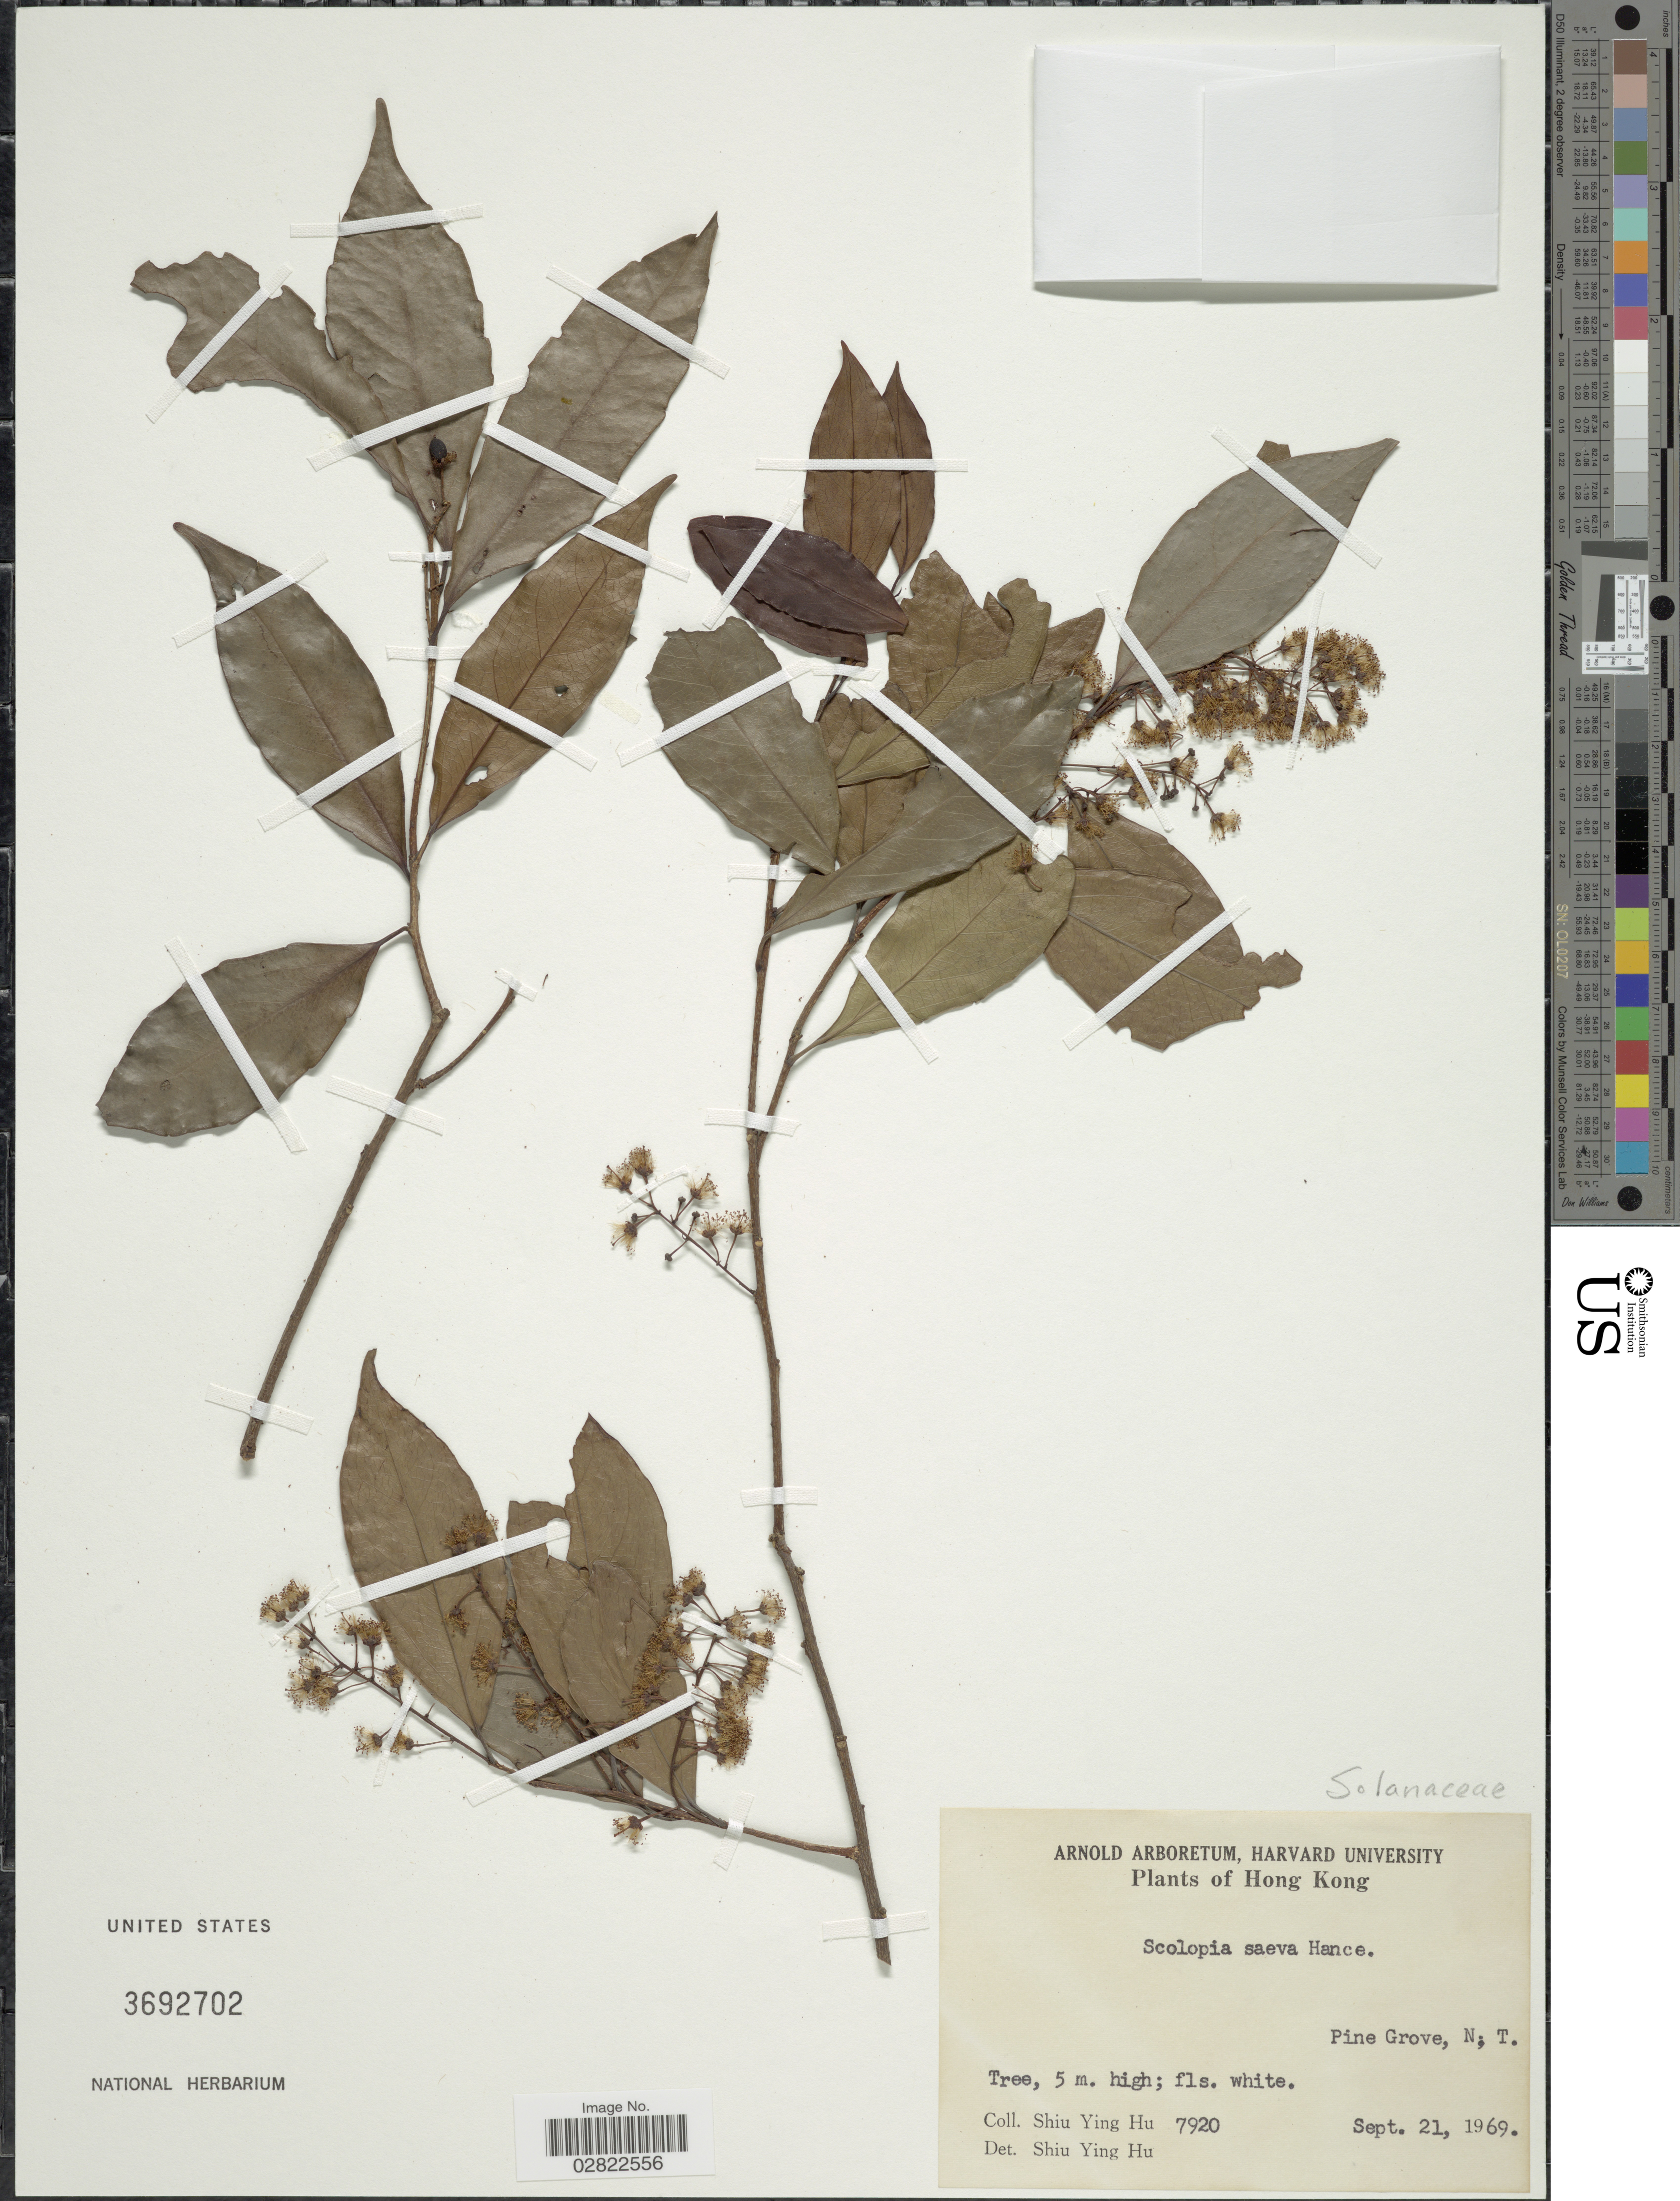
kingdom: Plantae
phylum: Tracheophyta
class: Magnoliopsida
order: Solanales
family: Solanaceae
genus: Scopolia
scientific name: Scopolia scopolia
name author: H. Karst.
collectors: S. Y. Hu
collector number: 7920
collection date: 1969-09-21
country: China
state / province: Hong Kong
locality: Pine Grove, N.T.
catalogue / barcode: US 3692702